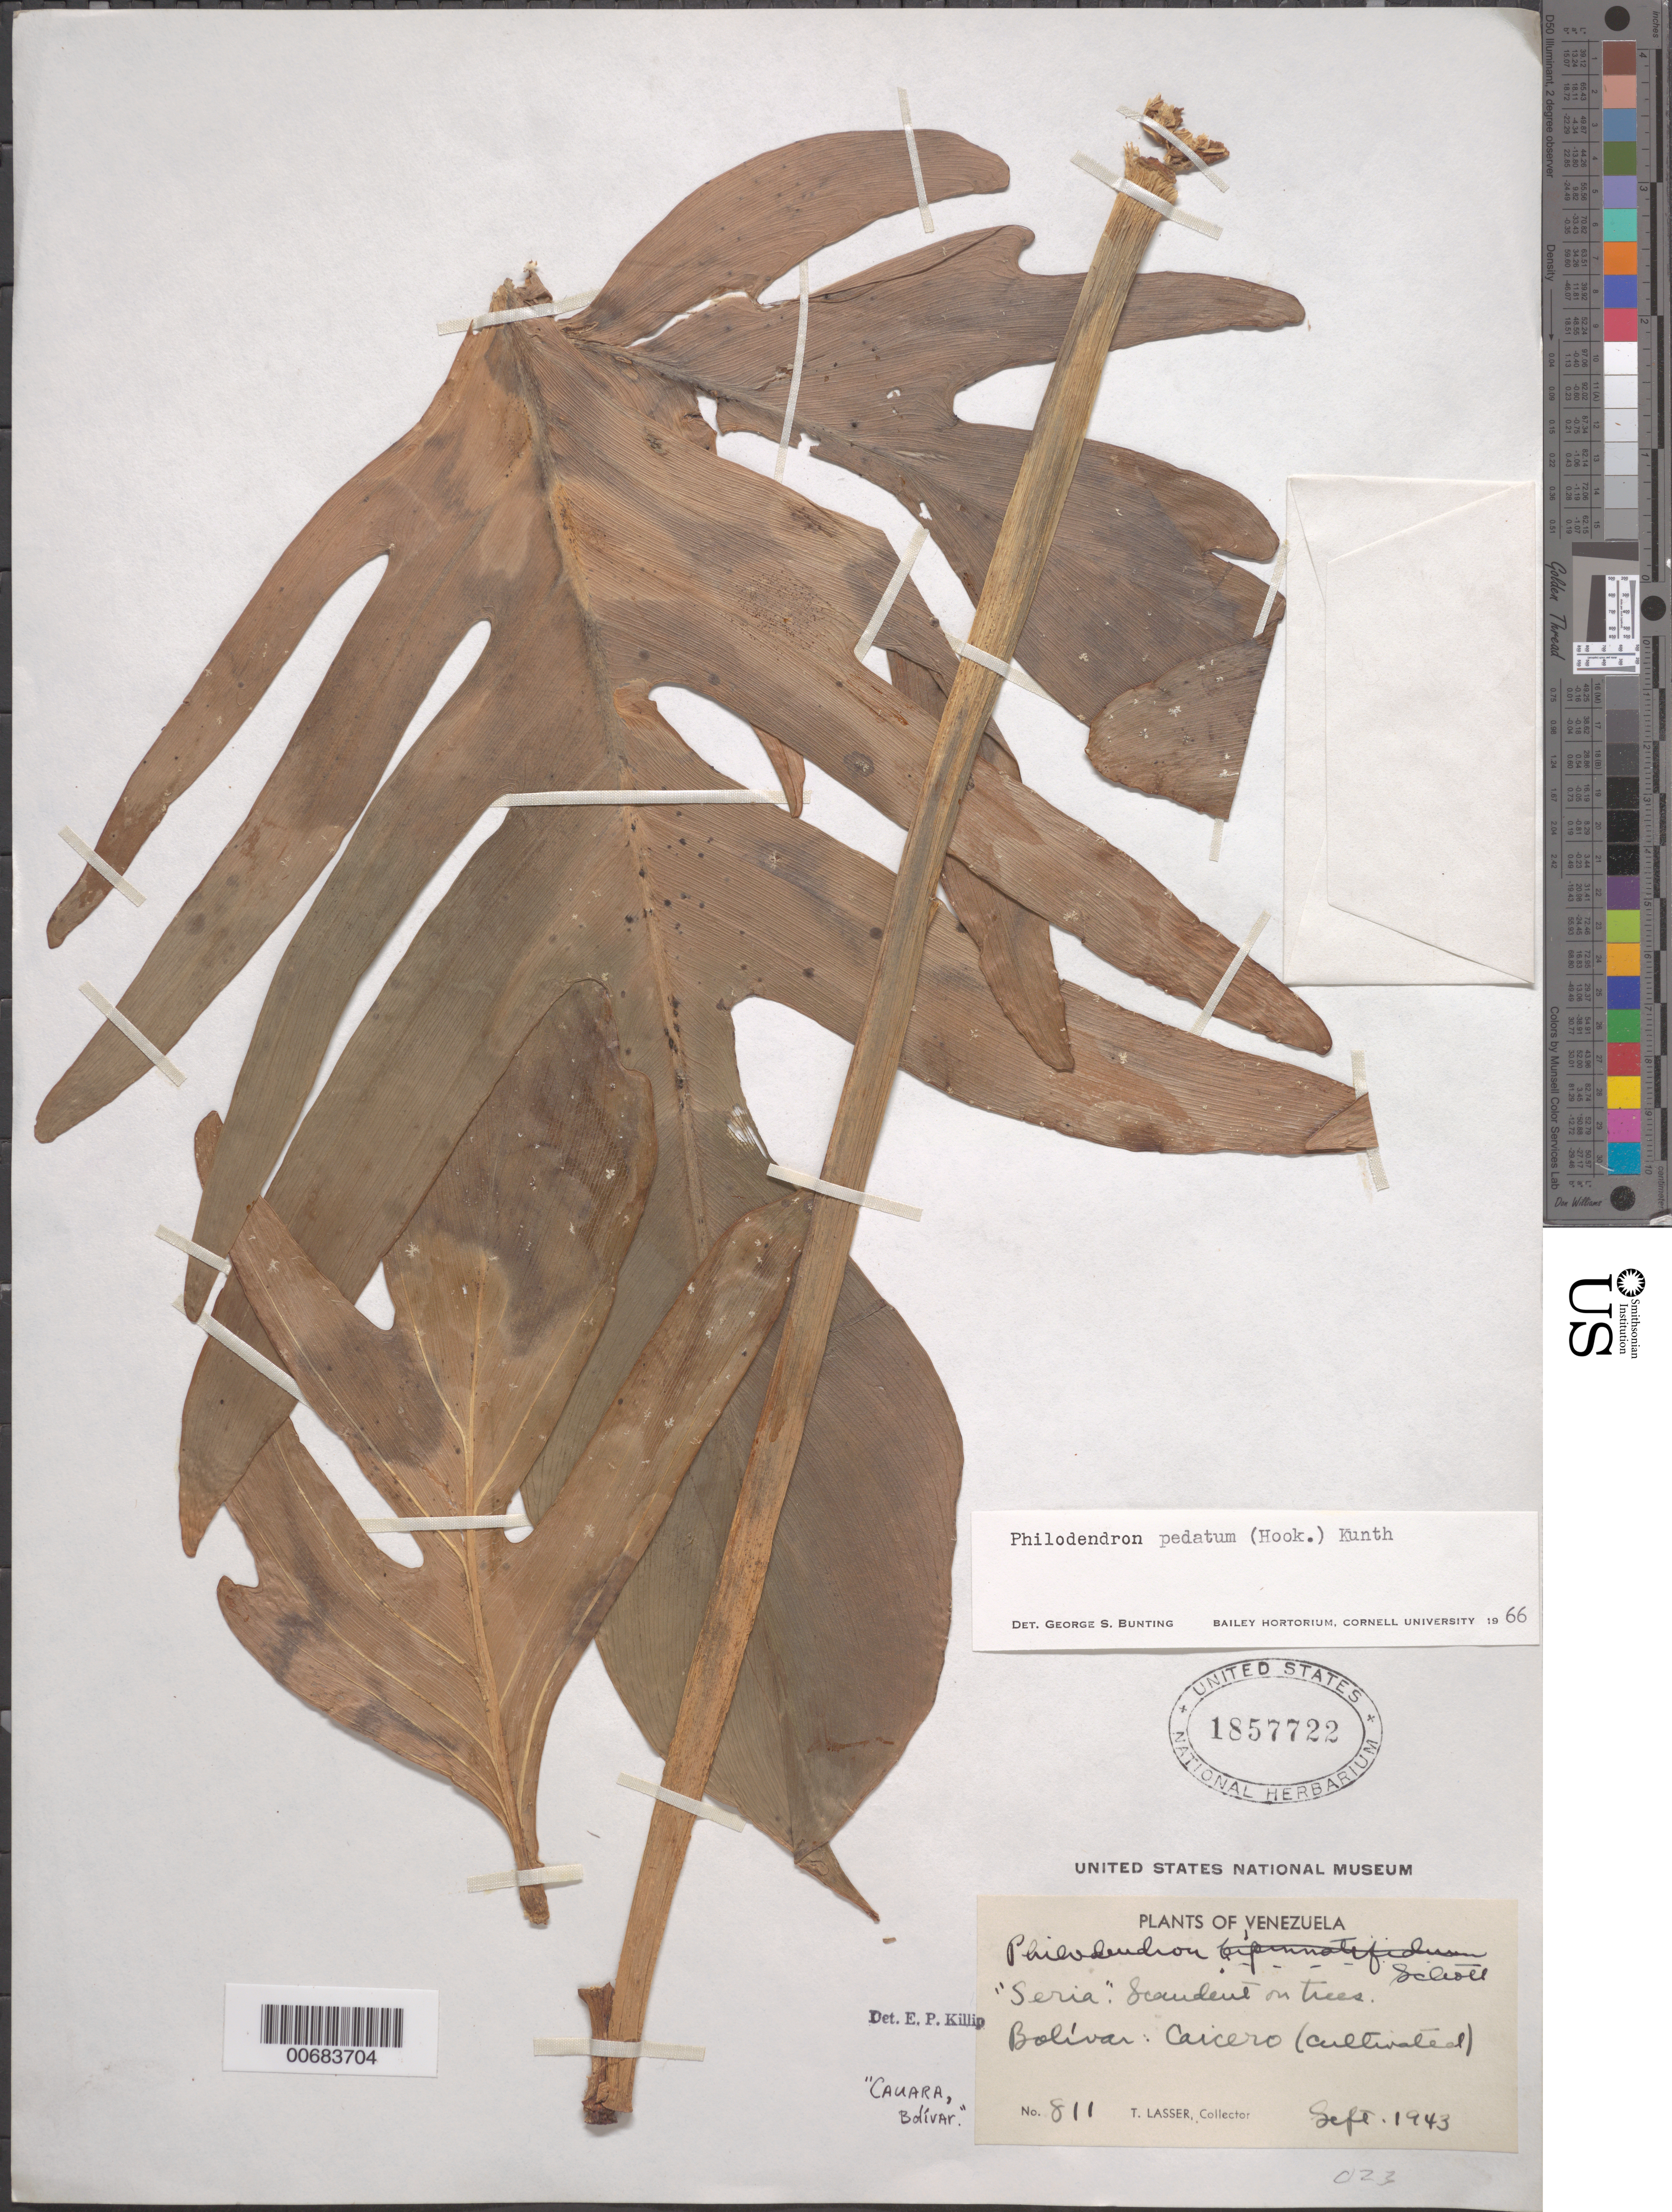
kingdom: Plantae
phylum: Tracheophyta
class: Liliopsida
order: Alismatales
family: Araceae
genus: Philodendron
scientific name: Philodendron pedatum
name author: (Hook.) Kunth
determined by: Bunting, G. S.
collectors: T. Lasser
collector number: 811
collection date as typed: Sep-43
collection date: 1943-09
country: Venezuela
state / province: Bolívar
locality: Caura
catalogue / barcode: US 1857722